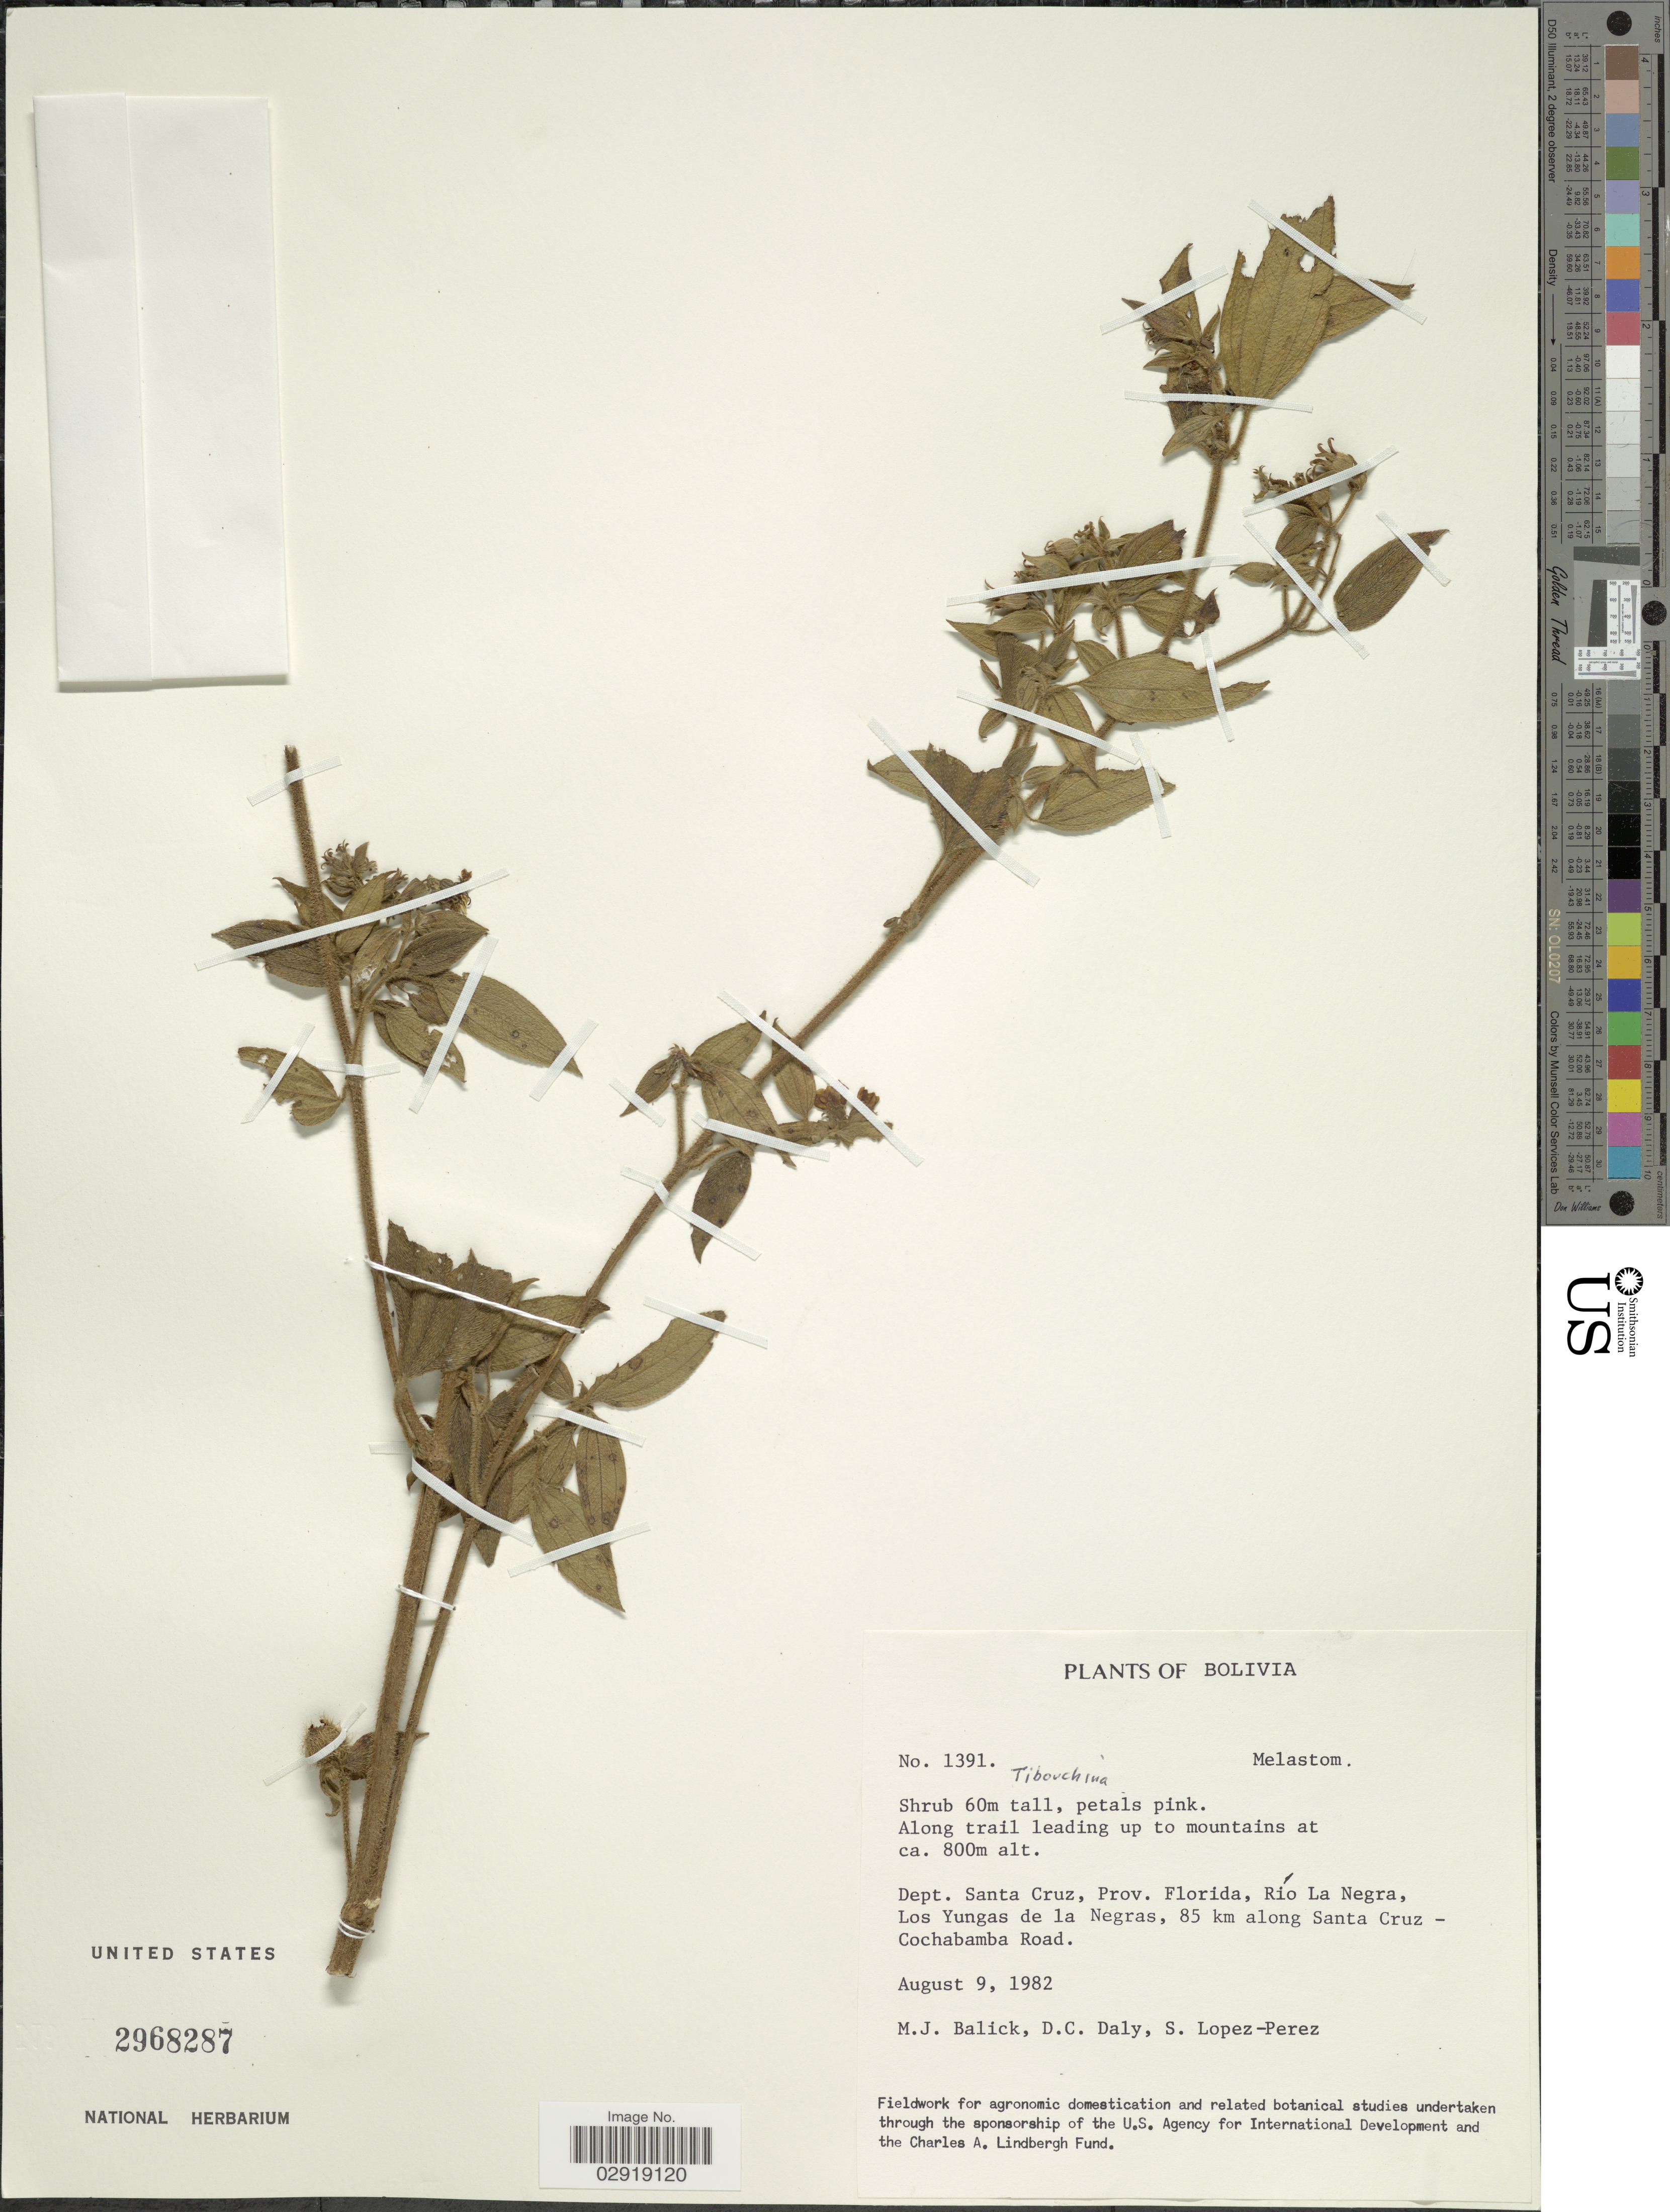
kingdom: Plantae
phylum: Tracheophyta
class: Magnoliopsida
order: Myrtales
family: Melastomataceae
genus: Chaetogastra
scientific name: Chaetogastra sp.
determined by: Michelangeli, F. A.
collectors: M. J. Balick, D. C. Daly & S. Lopez-Perez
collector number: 1391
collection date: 1982-08-09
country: Bolivia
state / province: Santa Cruz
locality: Dept. Santa Cruz, Prov. Florida, Río La Negra, Los Yungas de la Negras, 85 km along Santa Cruz- Cochabamba Road.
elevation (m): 800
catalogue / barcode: US 2968287